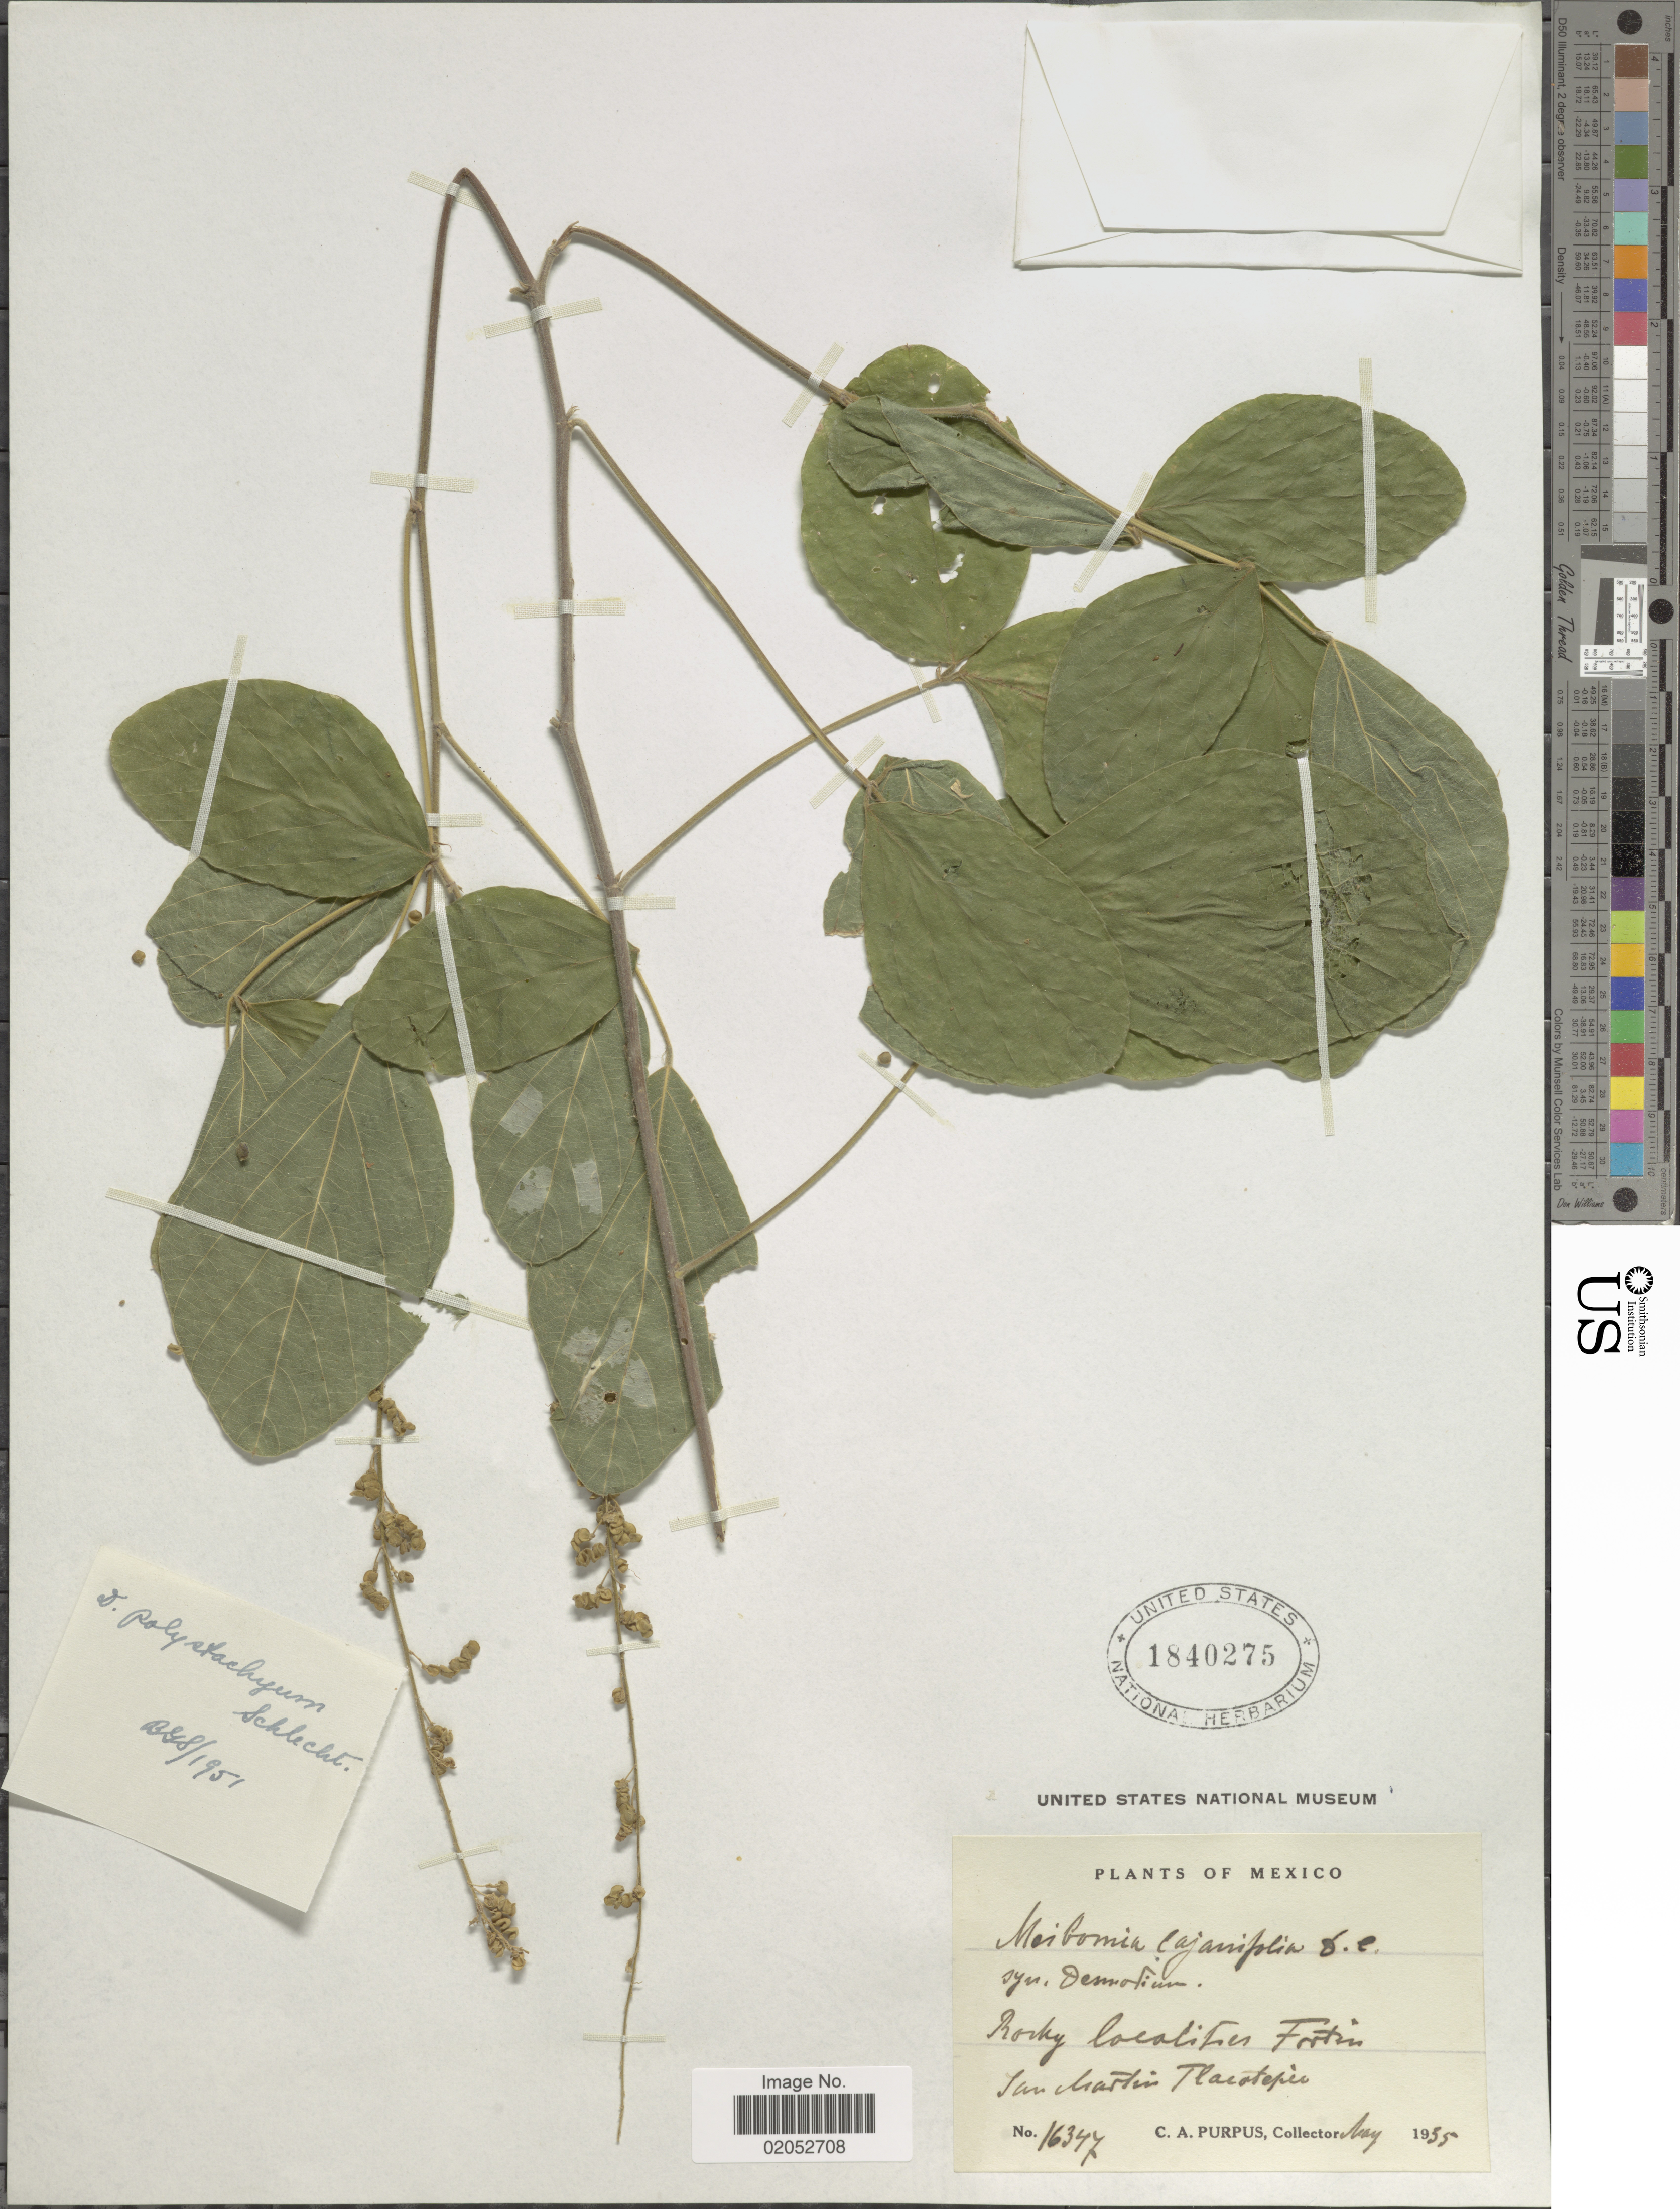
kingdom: Plantae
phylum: Tracheophyta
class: Magnoliopsida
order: Fabales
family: Fabaceae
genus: Desmodium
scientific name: Desmodium polystachyum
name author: Schltdl.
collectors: C. A. Purpus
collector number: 16347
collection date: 1955-08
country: Mexico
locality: San Martin Flacotepic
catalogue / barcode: US 1840275